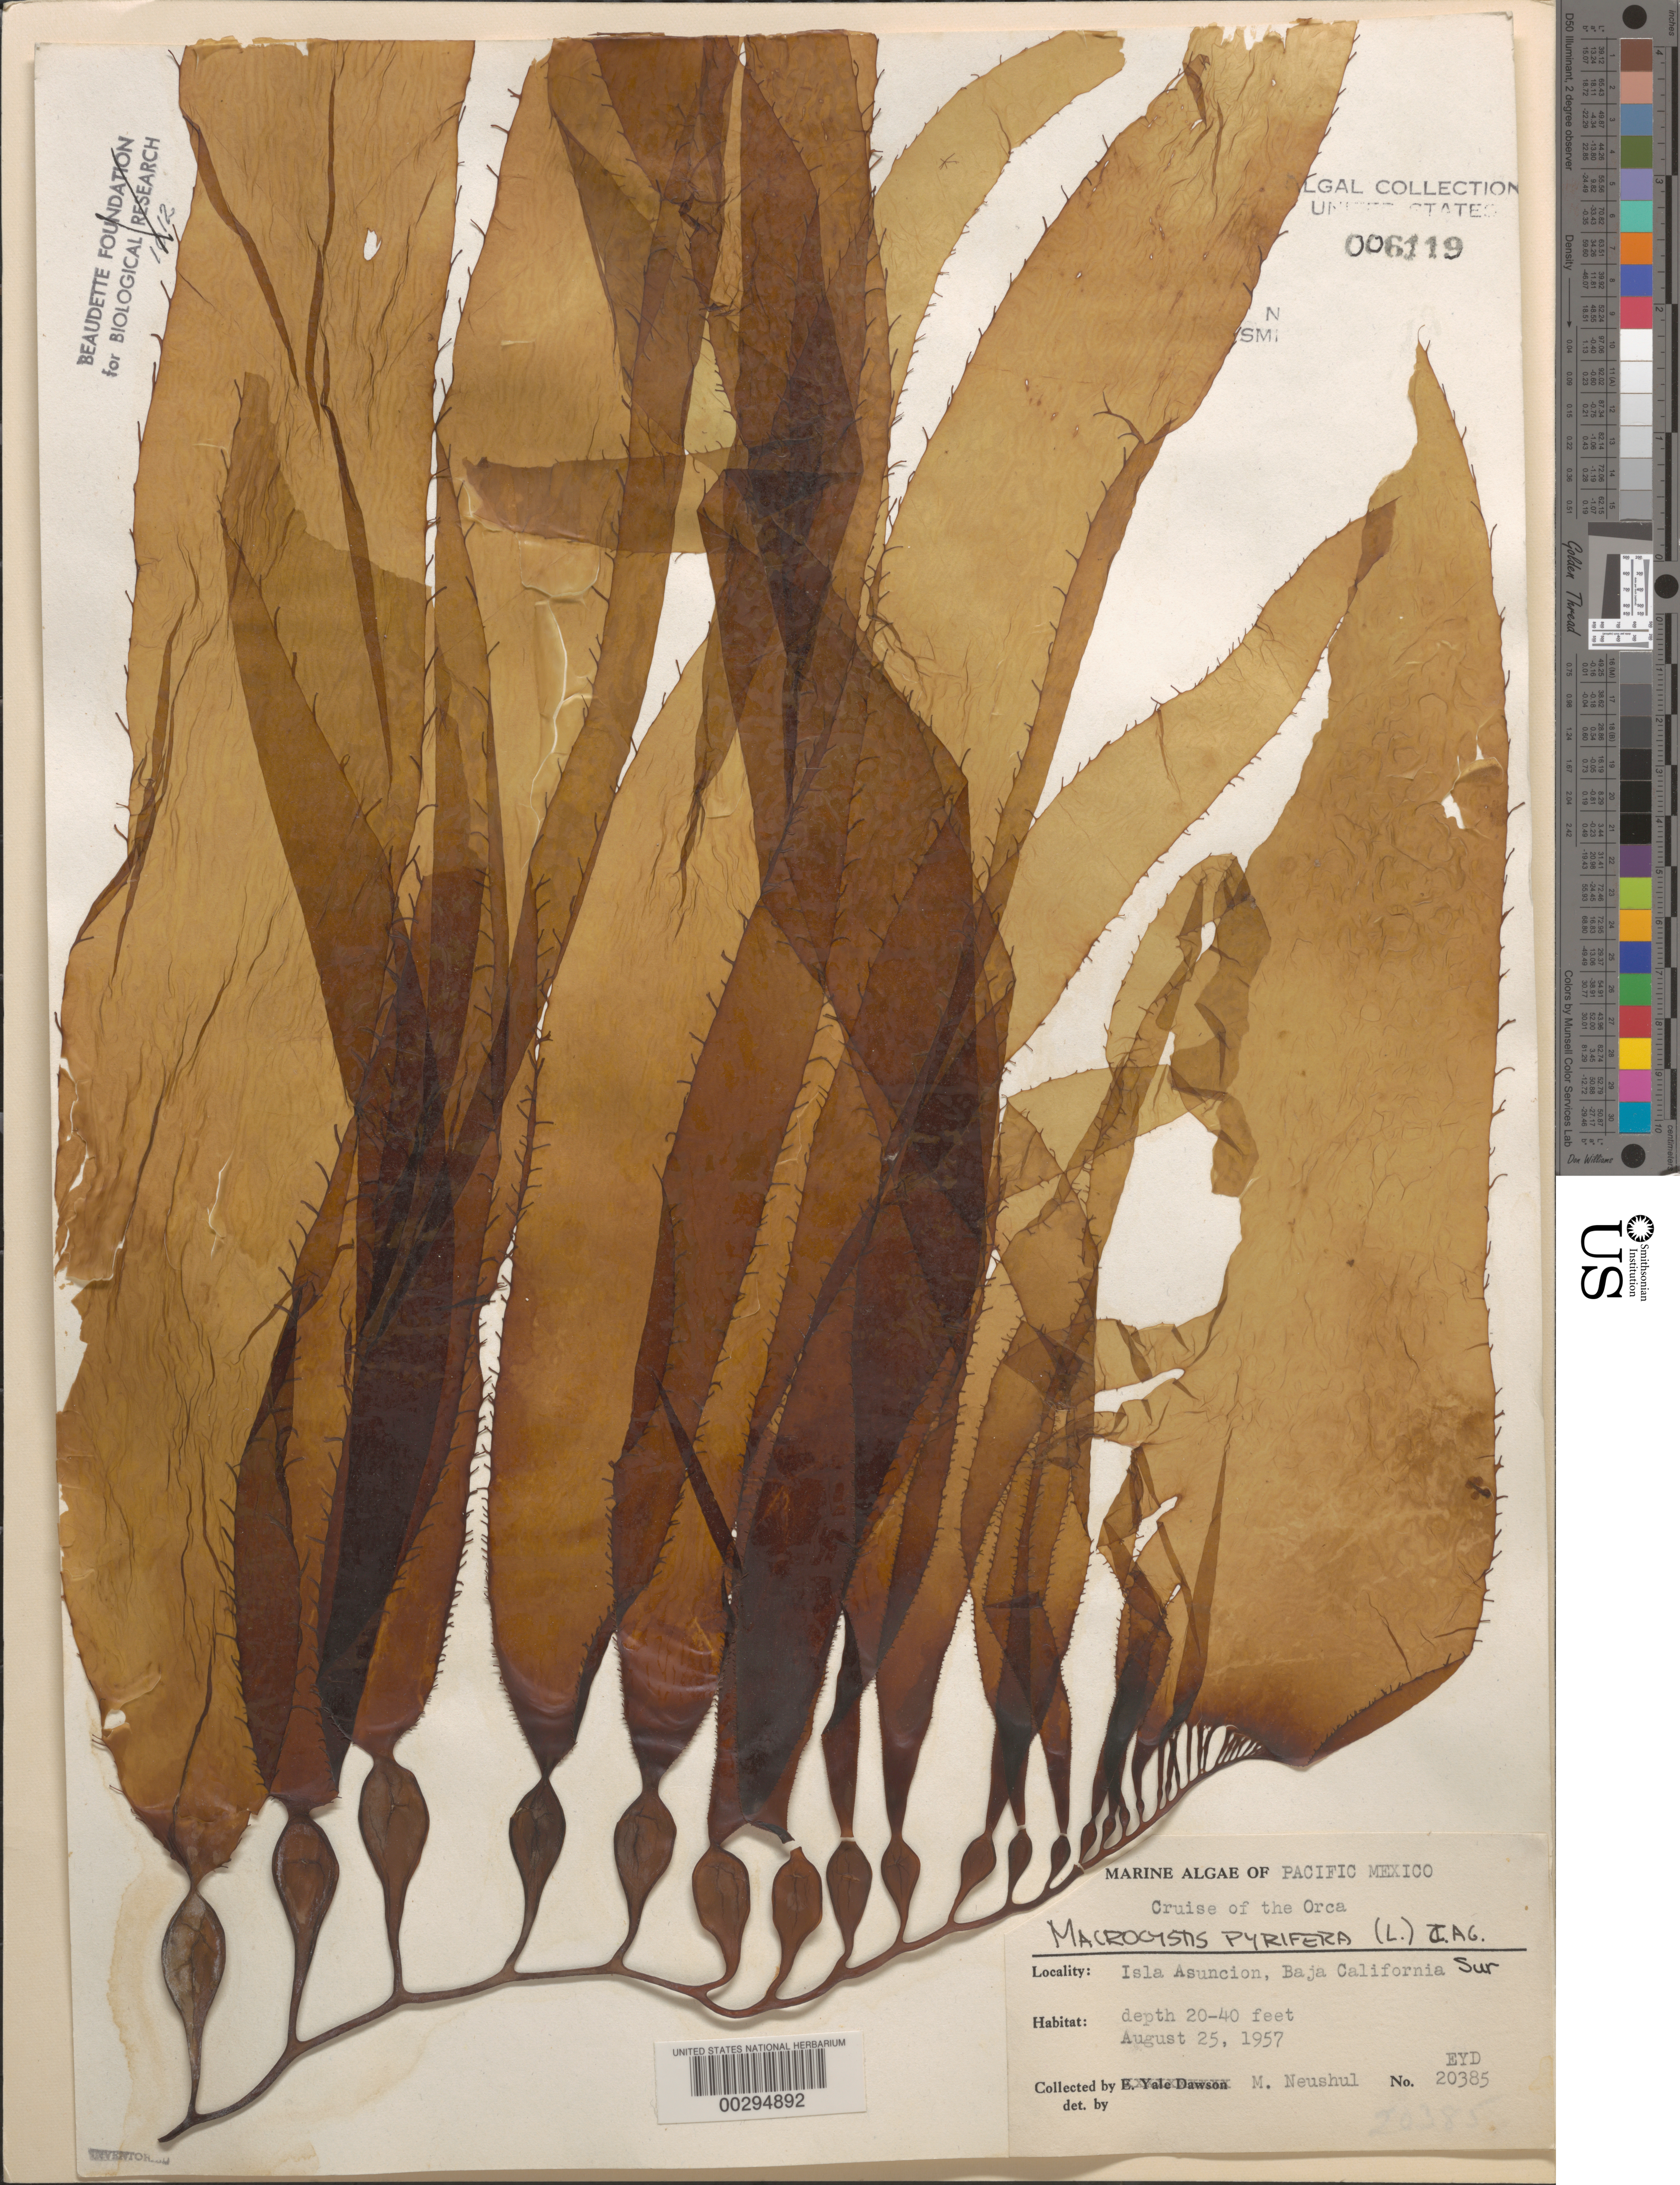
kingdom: Chromista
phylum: Ochrophyta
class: Phaeophyceae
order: Laminariales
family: Laminariaceae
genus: Macrocystis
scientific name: Macrocystis pyrifera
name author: (L.) C. Agardh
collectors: M. Neushul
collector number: EYD 20385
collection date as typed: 25 Aug 1957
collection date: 1957-08-25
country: Mexico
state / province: Baja California Sur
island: Isla Asuncion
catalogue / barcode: US 6119